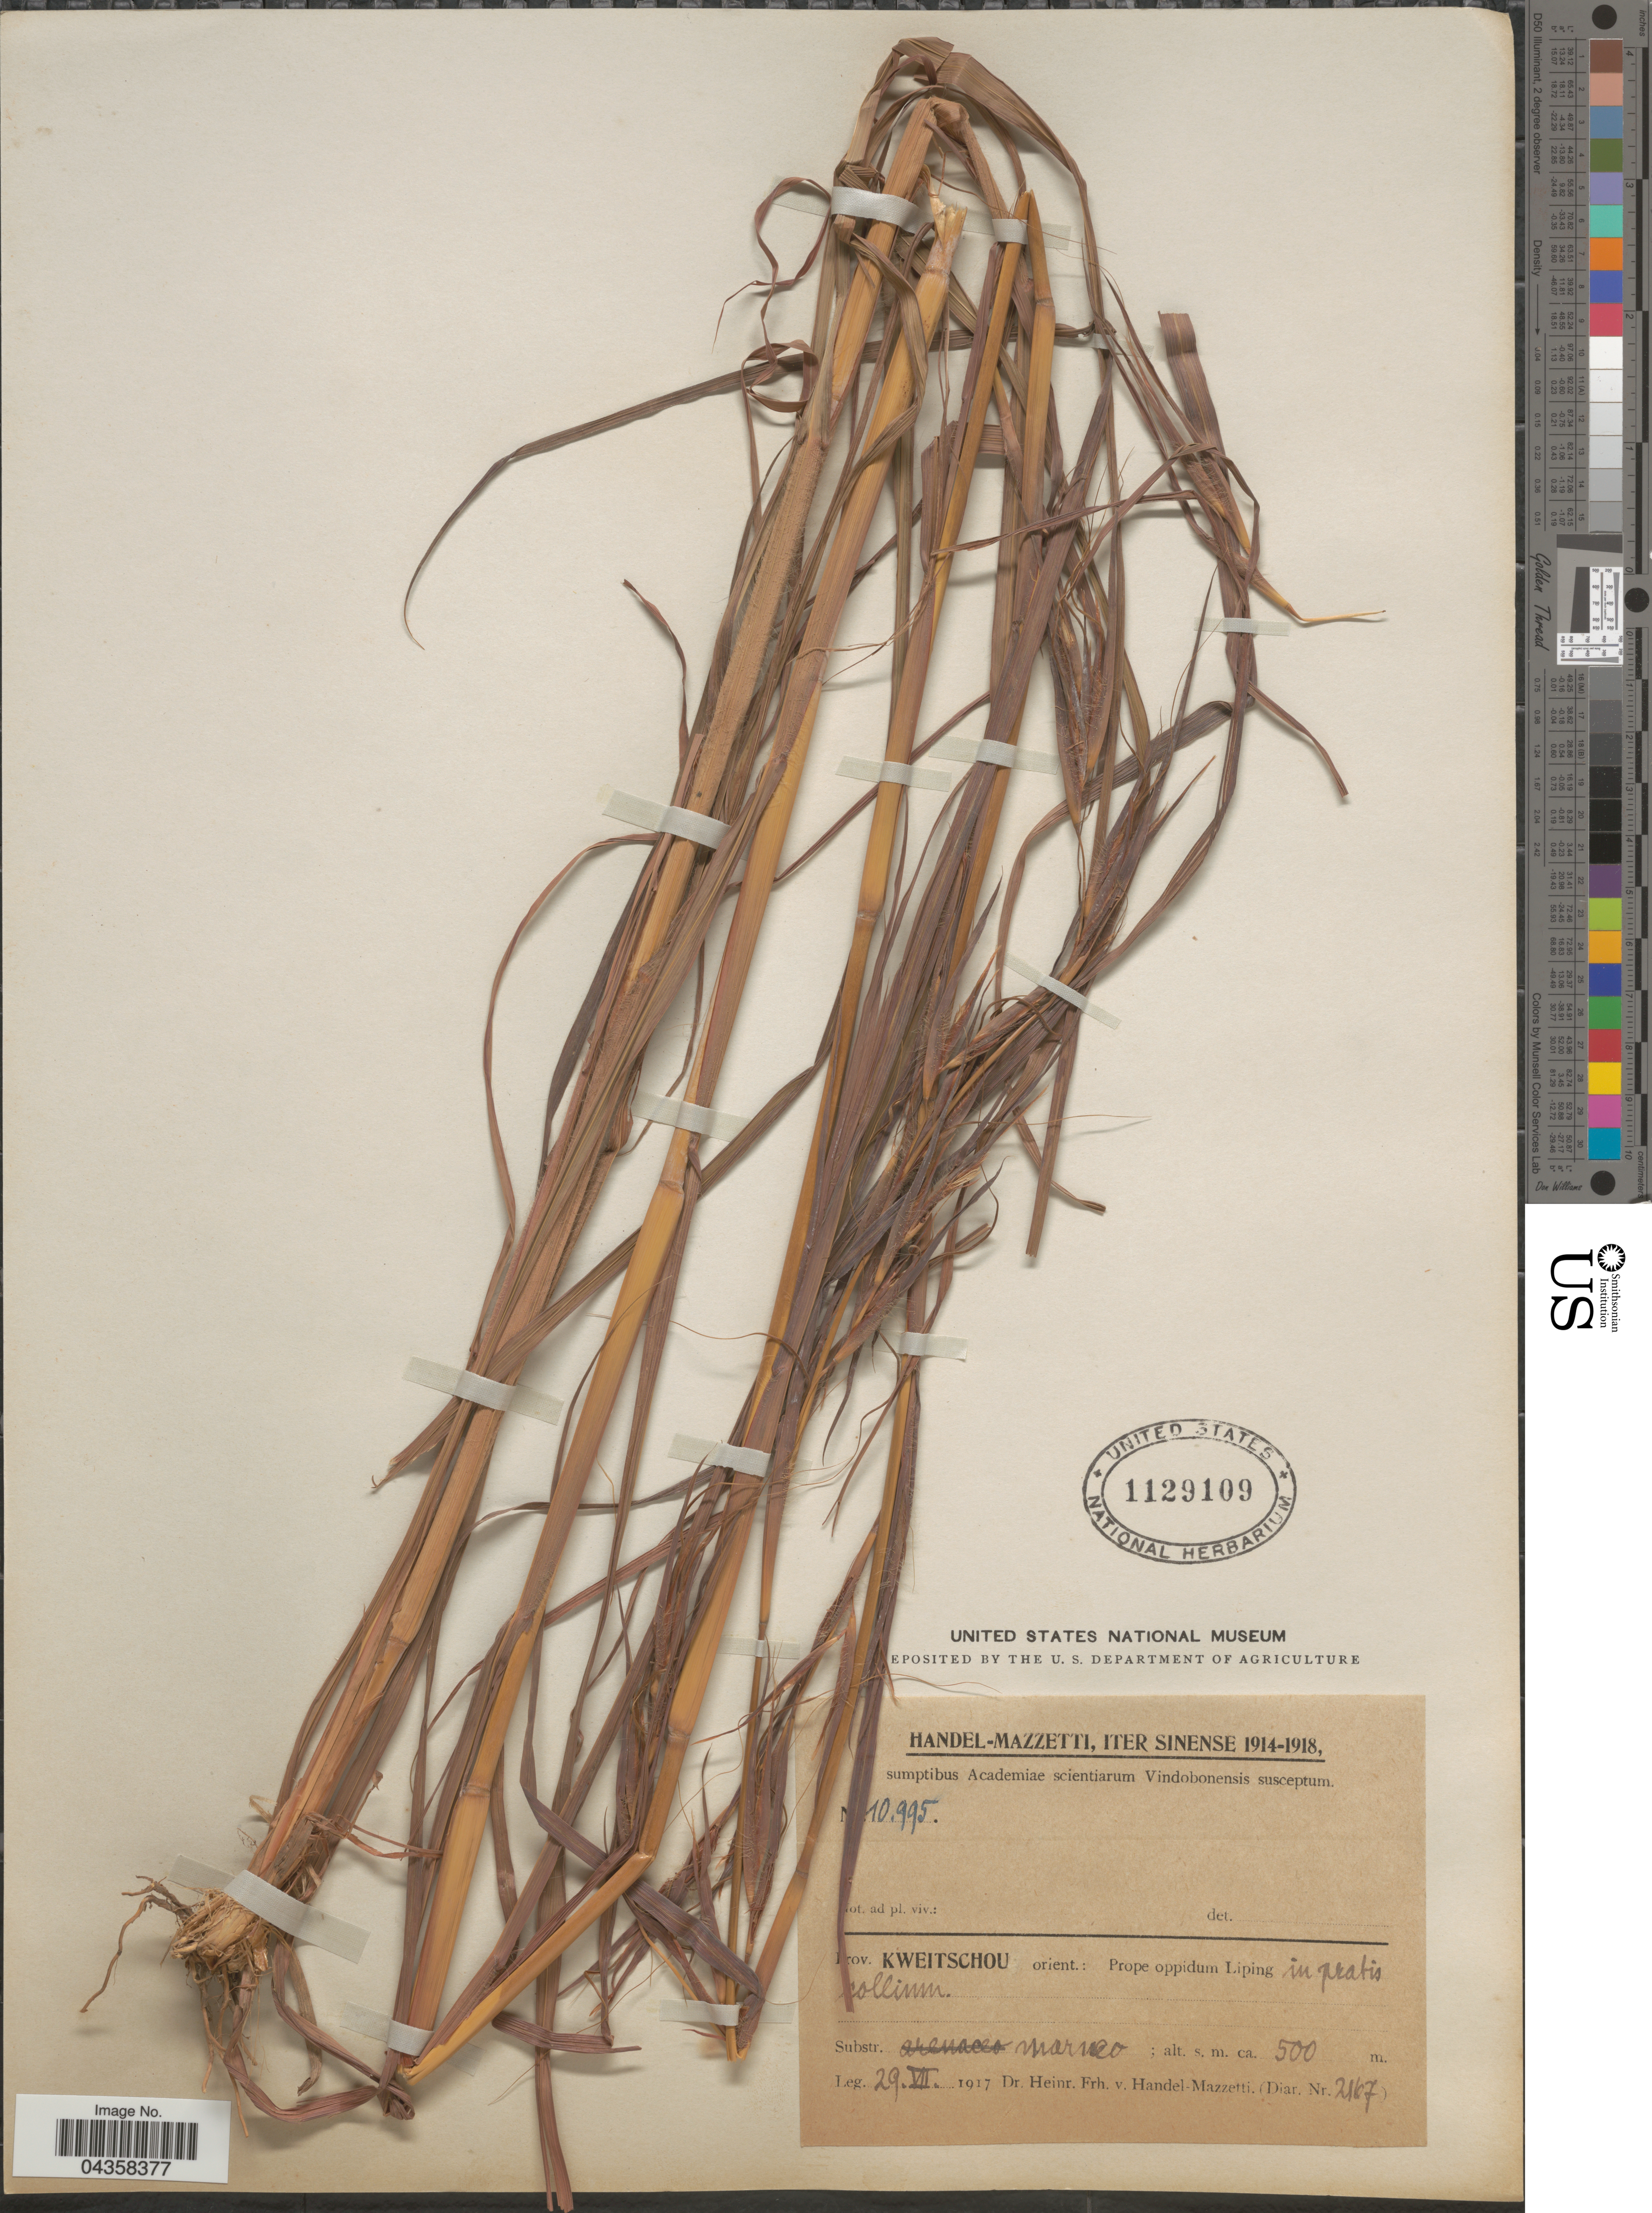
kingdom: Plantae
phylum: Tracheophyta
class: Liliopsida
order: Poales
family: Poaceae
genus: Themeda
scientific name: Themeda triandra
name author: Forssk.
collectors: H. Handel-Mazzetti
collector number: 10995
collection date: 1917-07-29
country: China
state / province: Guizhou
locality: Iter Sinense 1914-1918. Prov. Kweitschou orient.: Prope oppidum Liping in pratis collium.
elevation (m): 500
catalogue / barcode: US 1129109